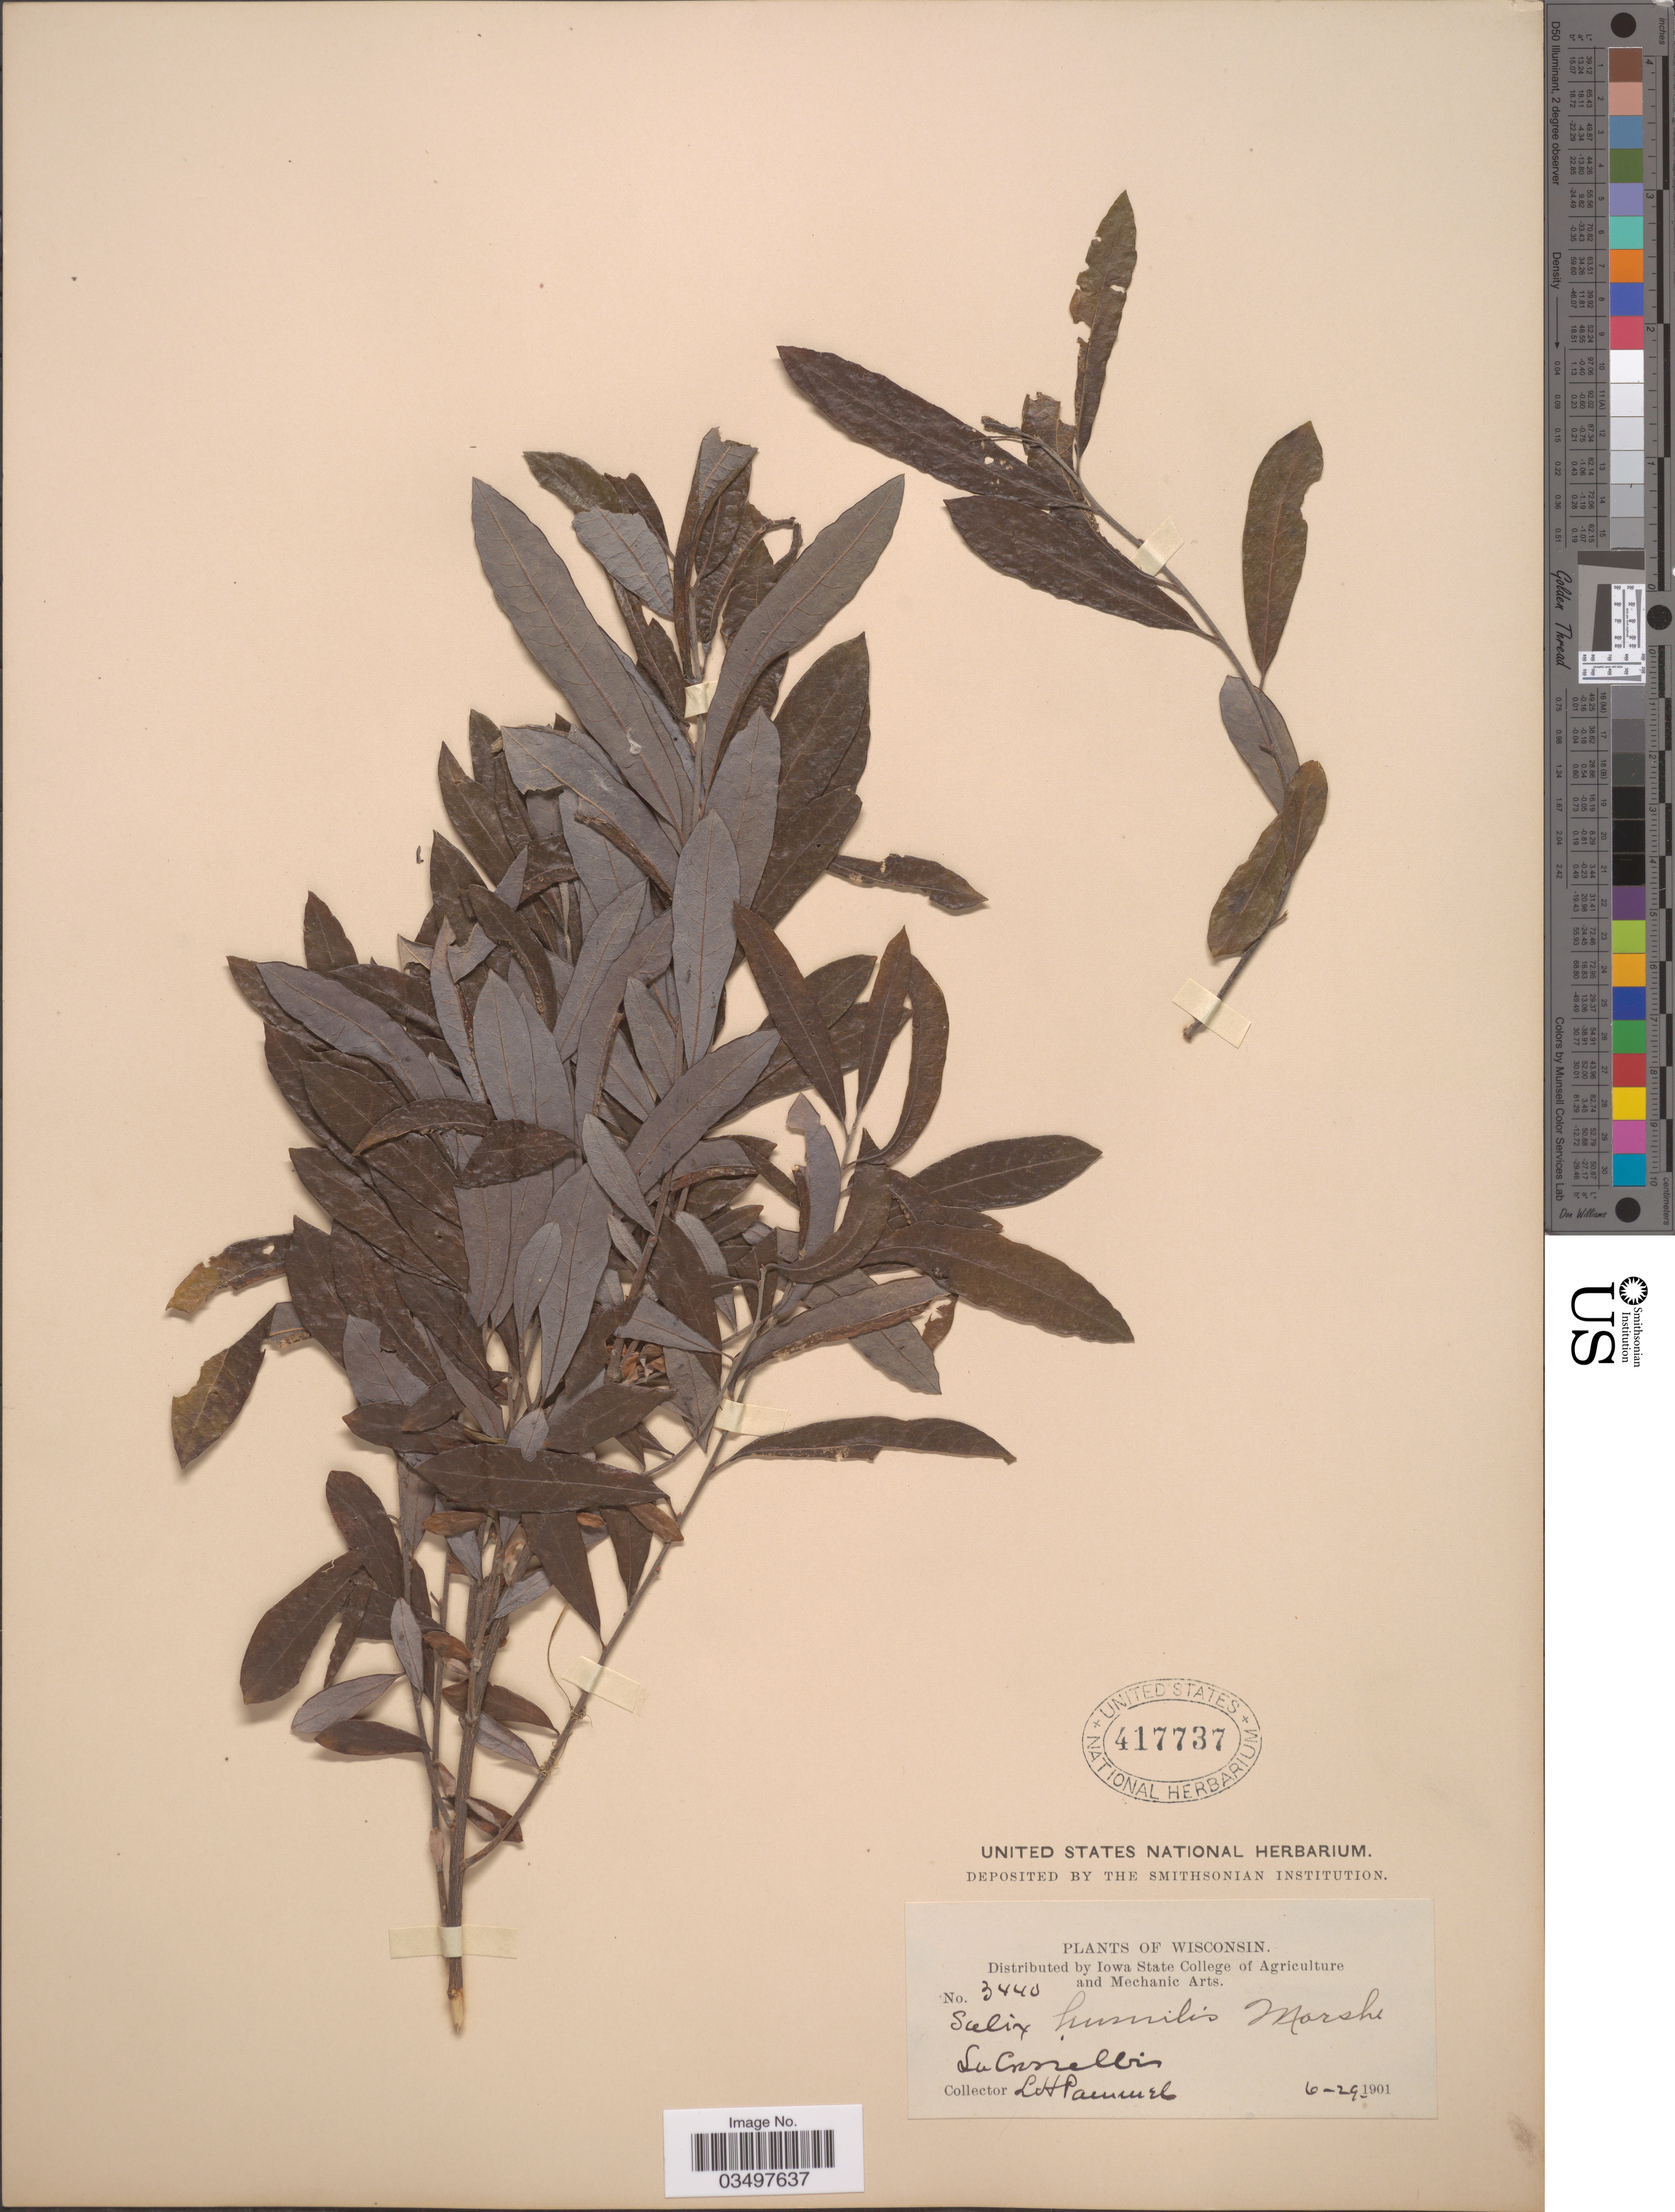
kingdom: Plantae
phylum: Tracheophyta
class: Magnoliopsida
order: Malpighiales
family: Salicaceae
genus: Salix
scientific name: Salix humilis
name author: Marshall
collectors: L. Pammel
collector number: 3440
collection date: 1901-06-29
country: United States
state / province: Wisconsin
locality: La Crosse Wis.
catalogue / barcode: US 417737